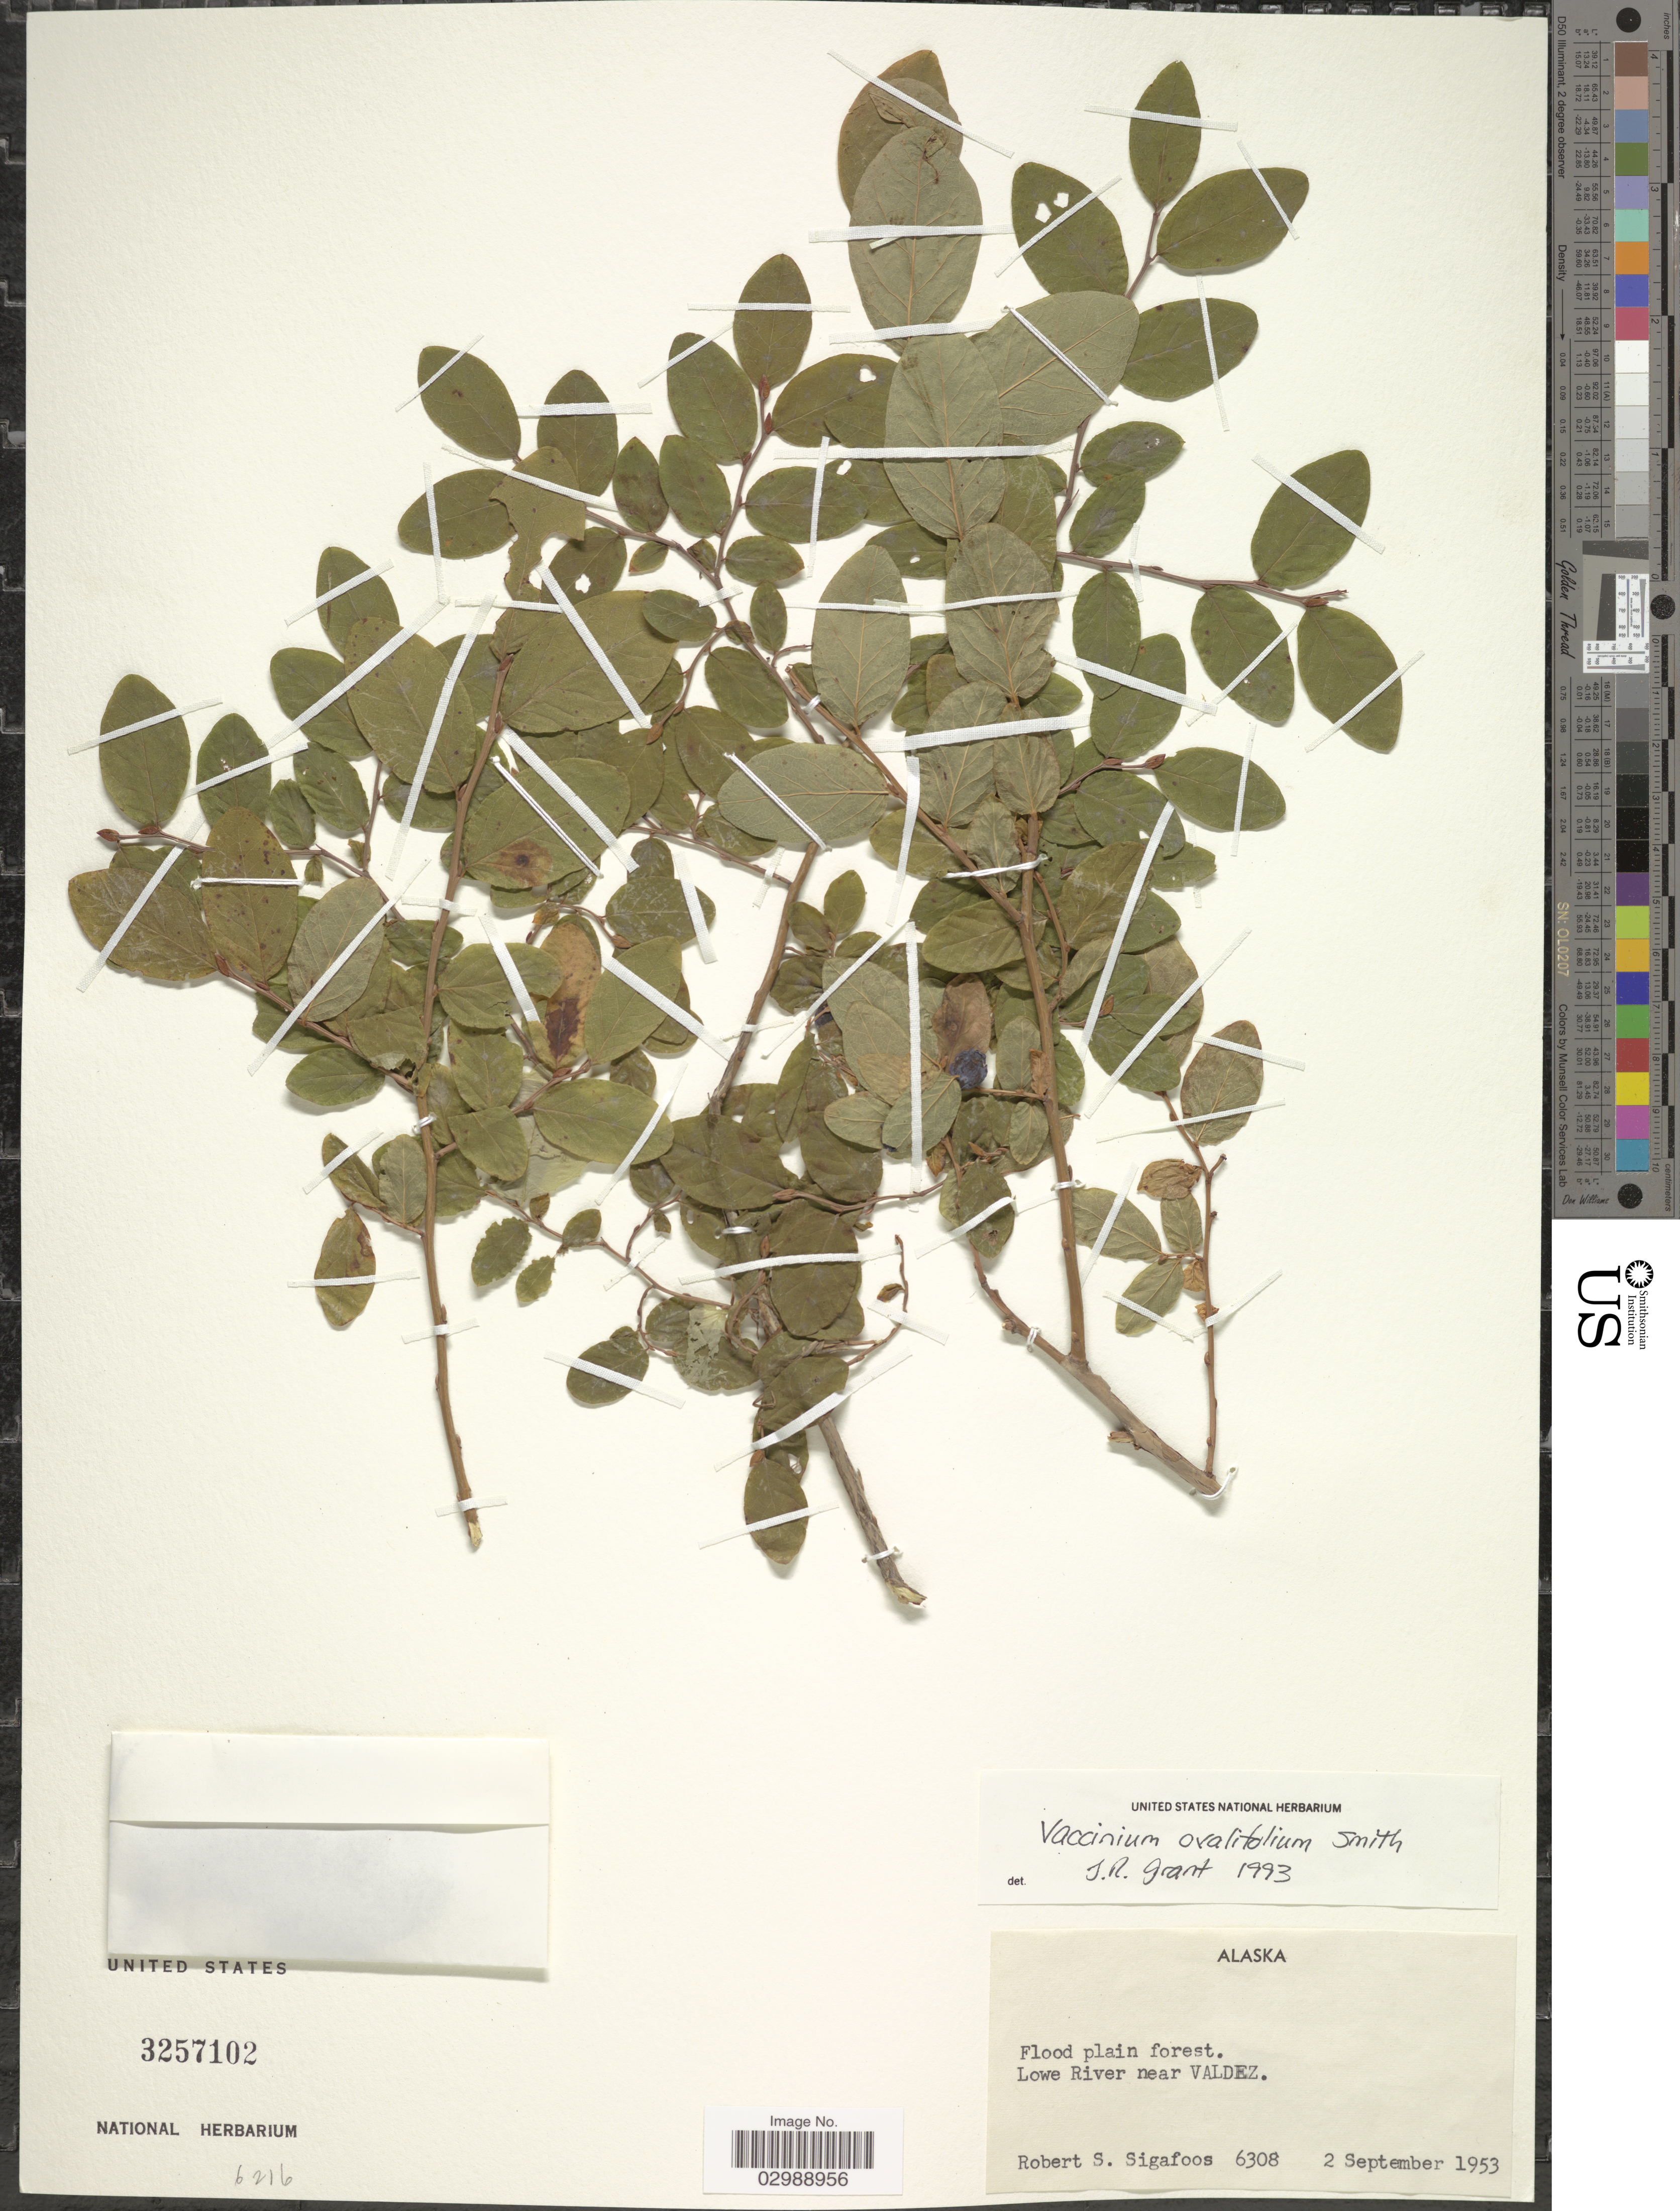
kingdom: Plantae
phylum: Tracheophyta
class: Magnoliopsida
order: Ericales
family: Ericaceae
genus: Vaccinium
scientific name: Vaccinium ovalifolium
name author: Sm.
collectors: R. Sigafoos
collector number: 6308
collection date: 1953-09-02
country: United States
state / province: Alaska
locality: Lowe River near Valdez.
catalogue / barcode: US 3257102